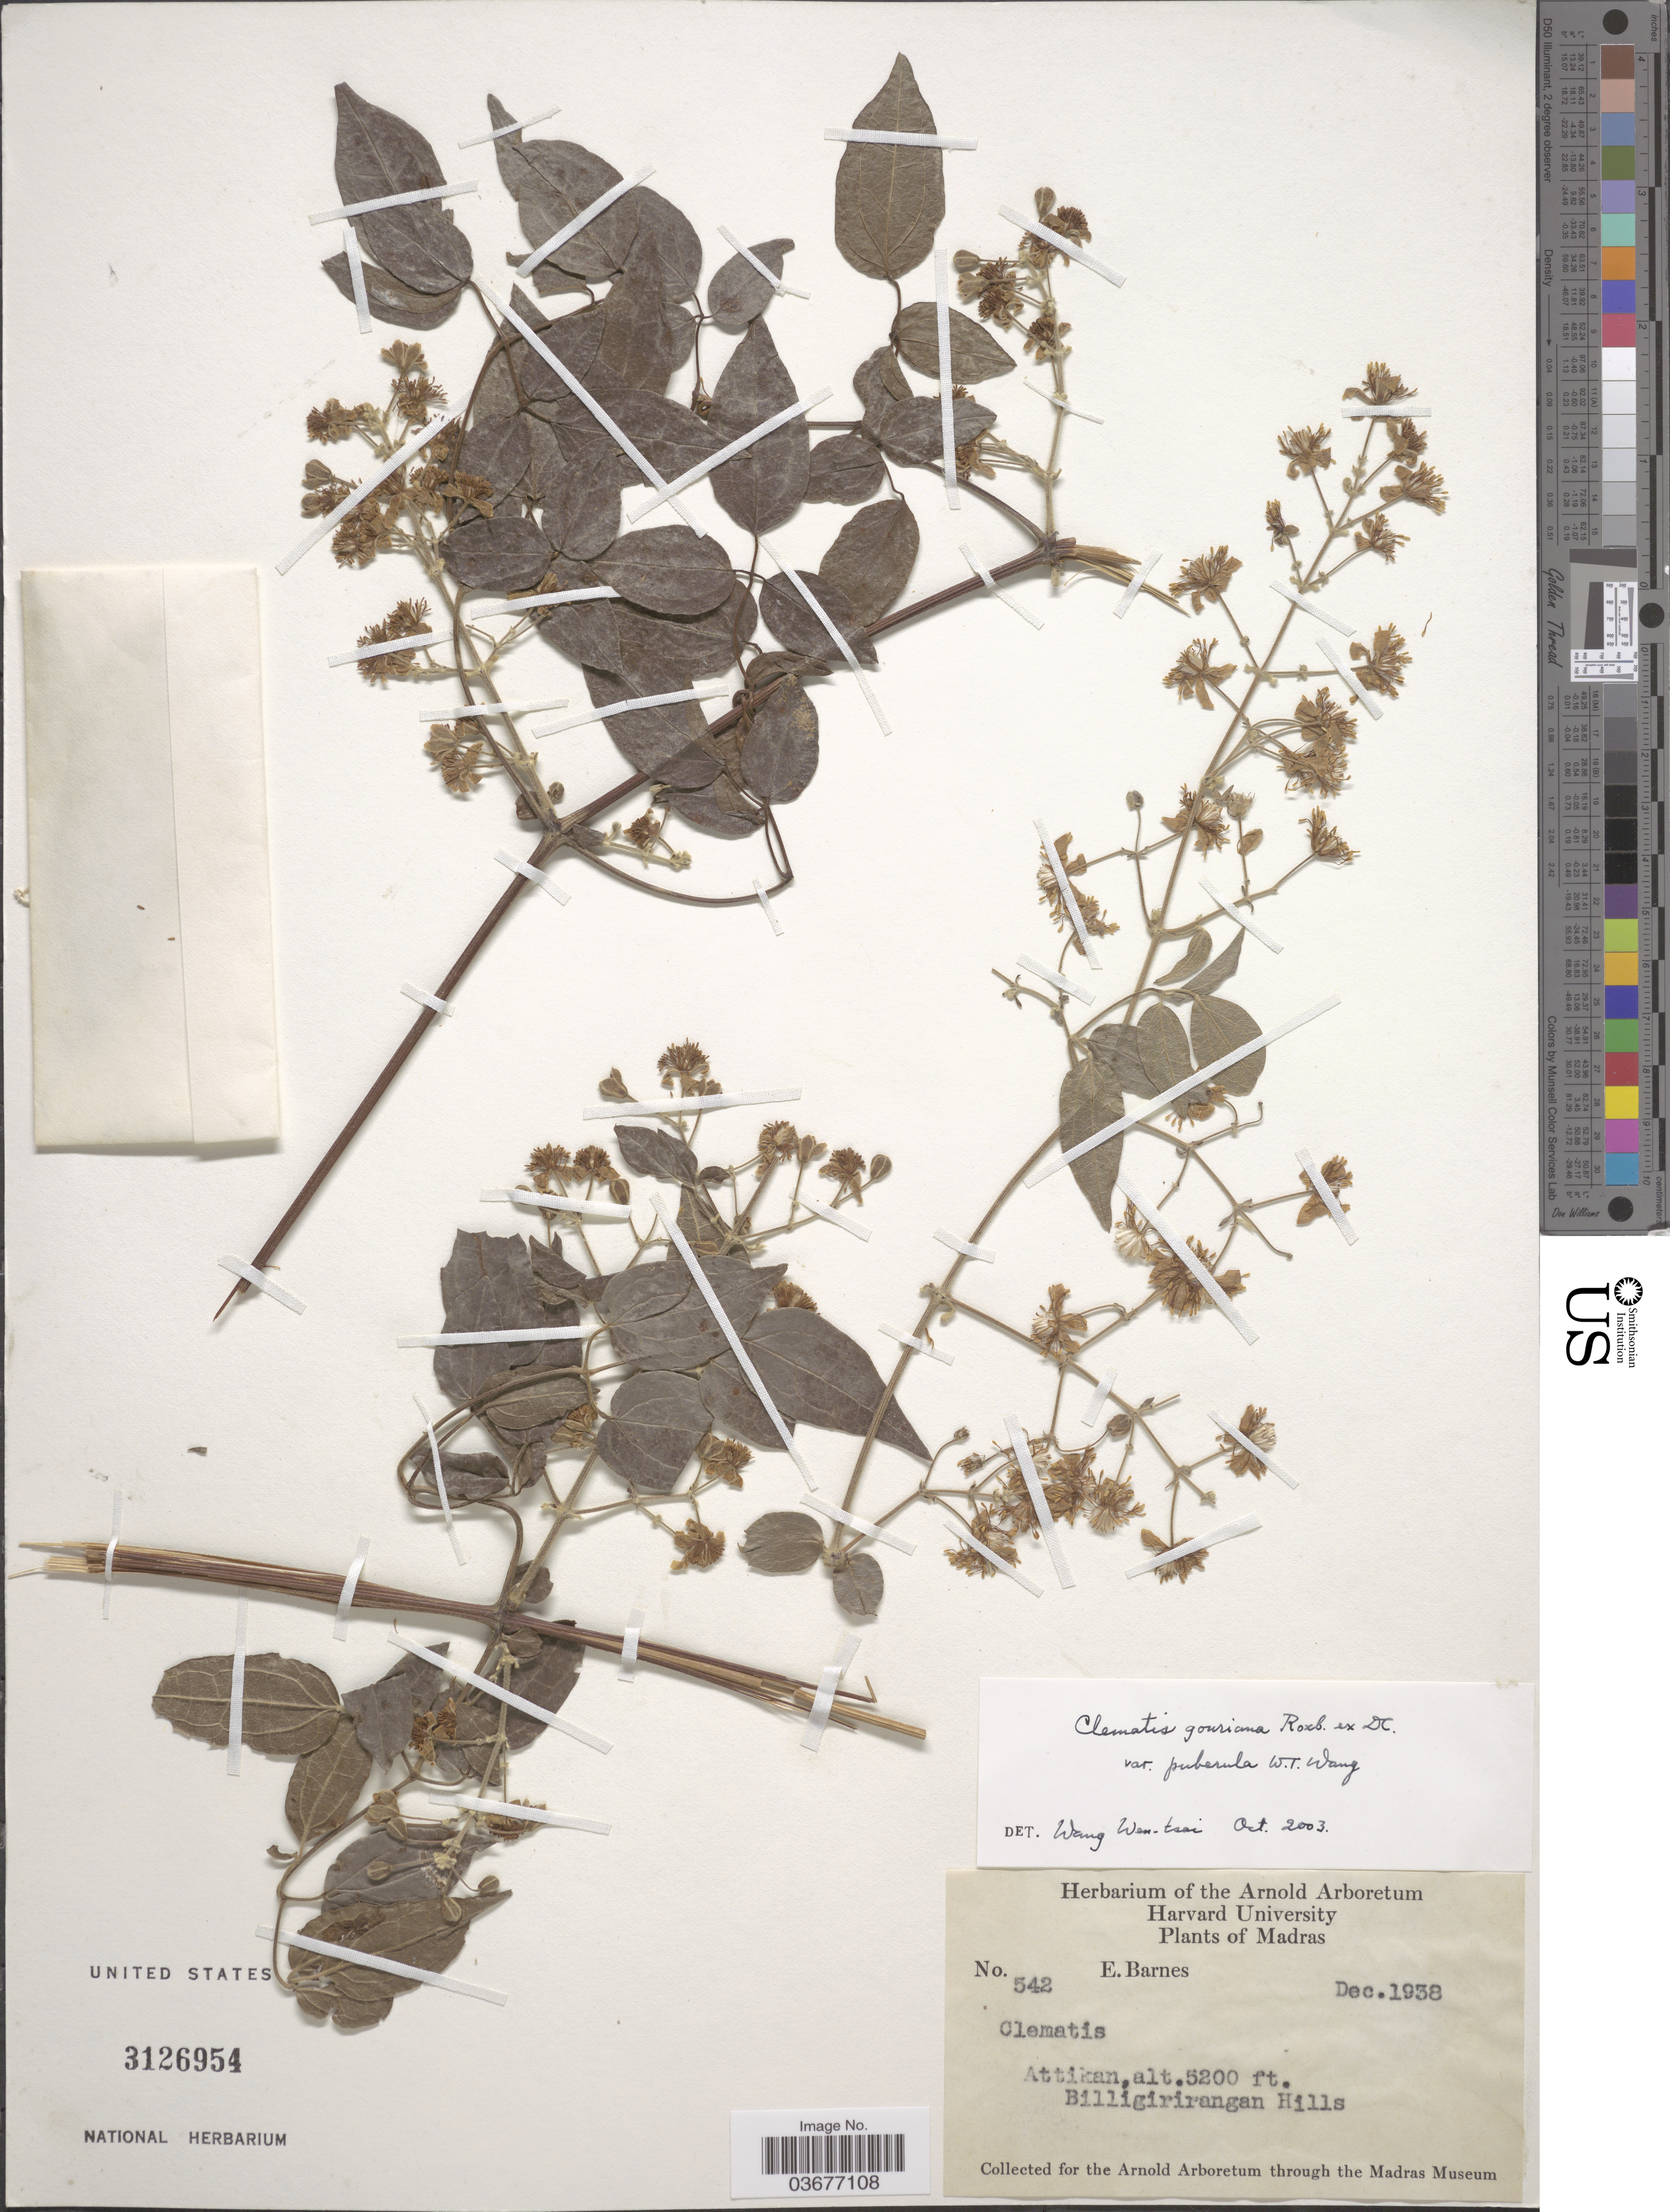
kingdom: Plantae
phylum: Tracheophyta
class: Magnoliopsida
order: Ranunculales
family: Ranunculaceae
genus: Clematis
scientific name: Clematis gouriana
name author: Roxb. ex DC.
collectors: E. Barnes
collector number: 542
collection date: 1938-12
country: India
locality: Madras. Attikan. Billigirirangan Hills.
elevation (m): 1585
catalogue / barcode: US 3126954